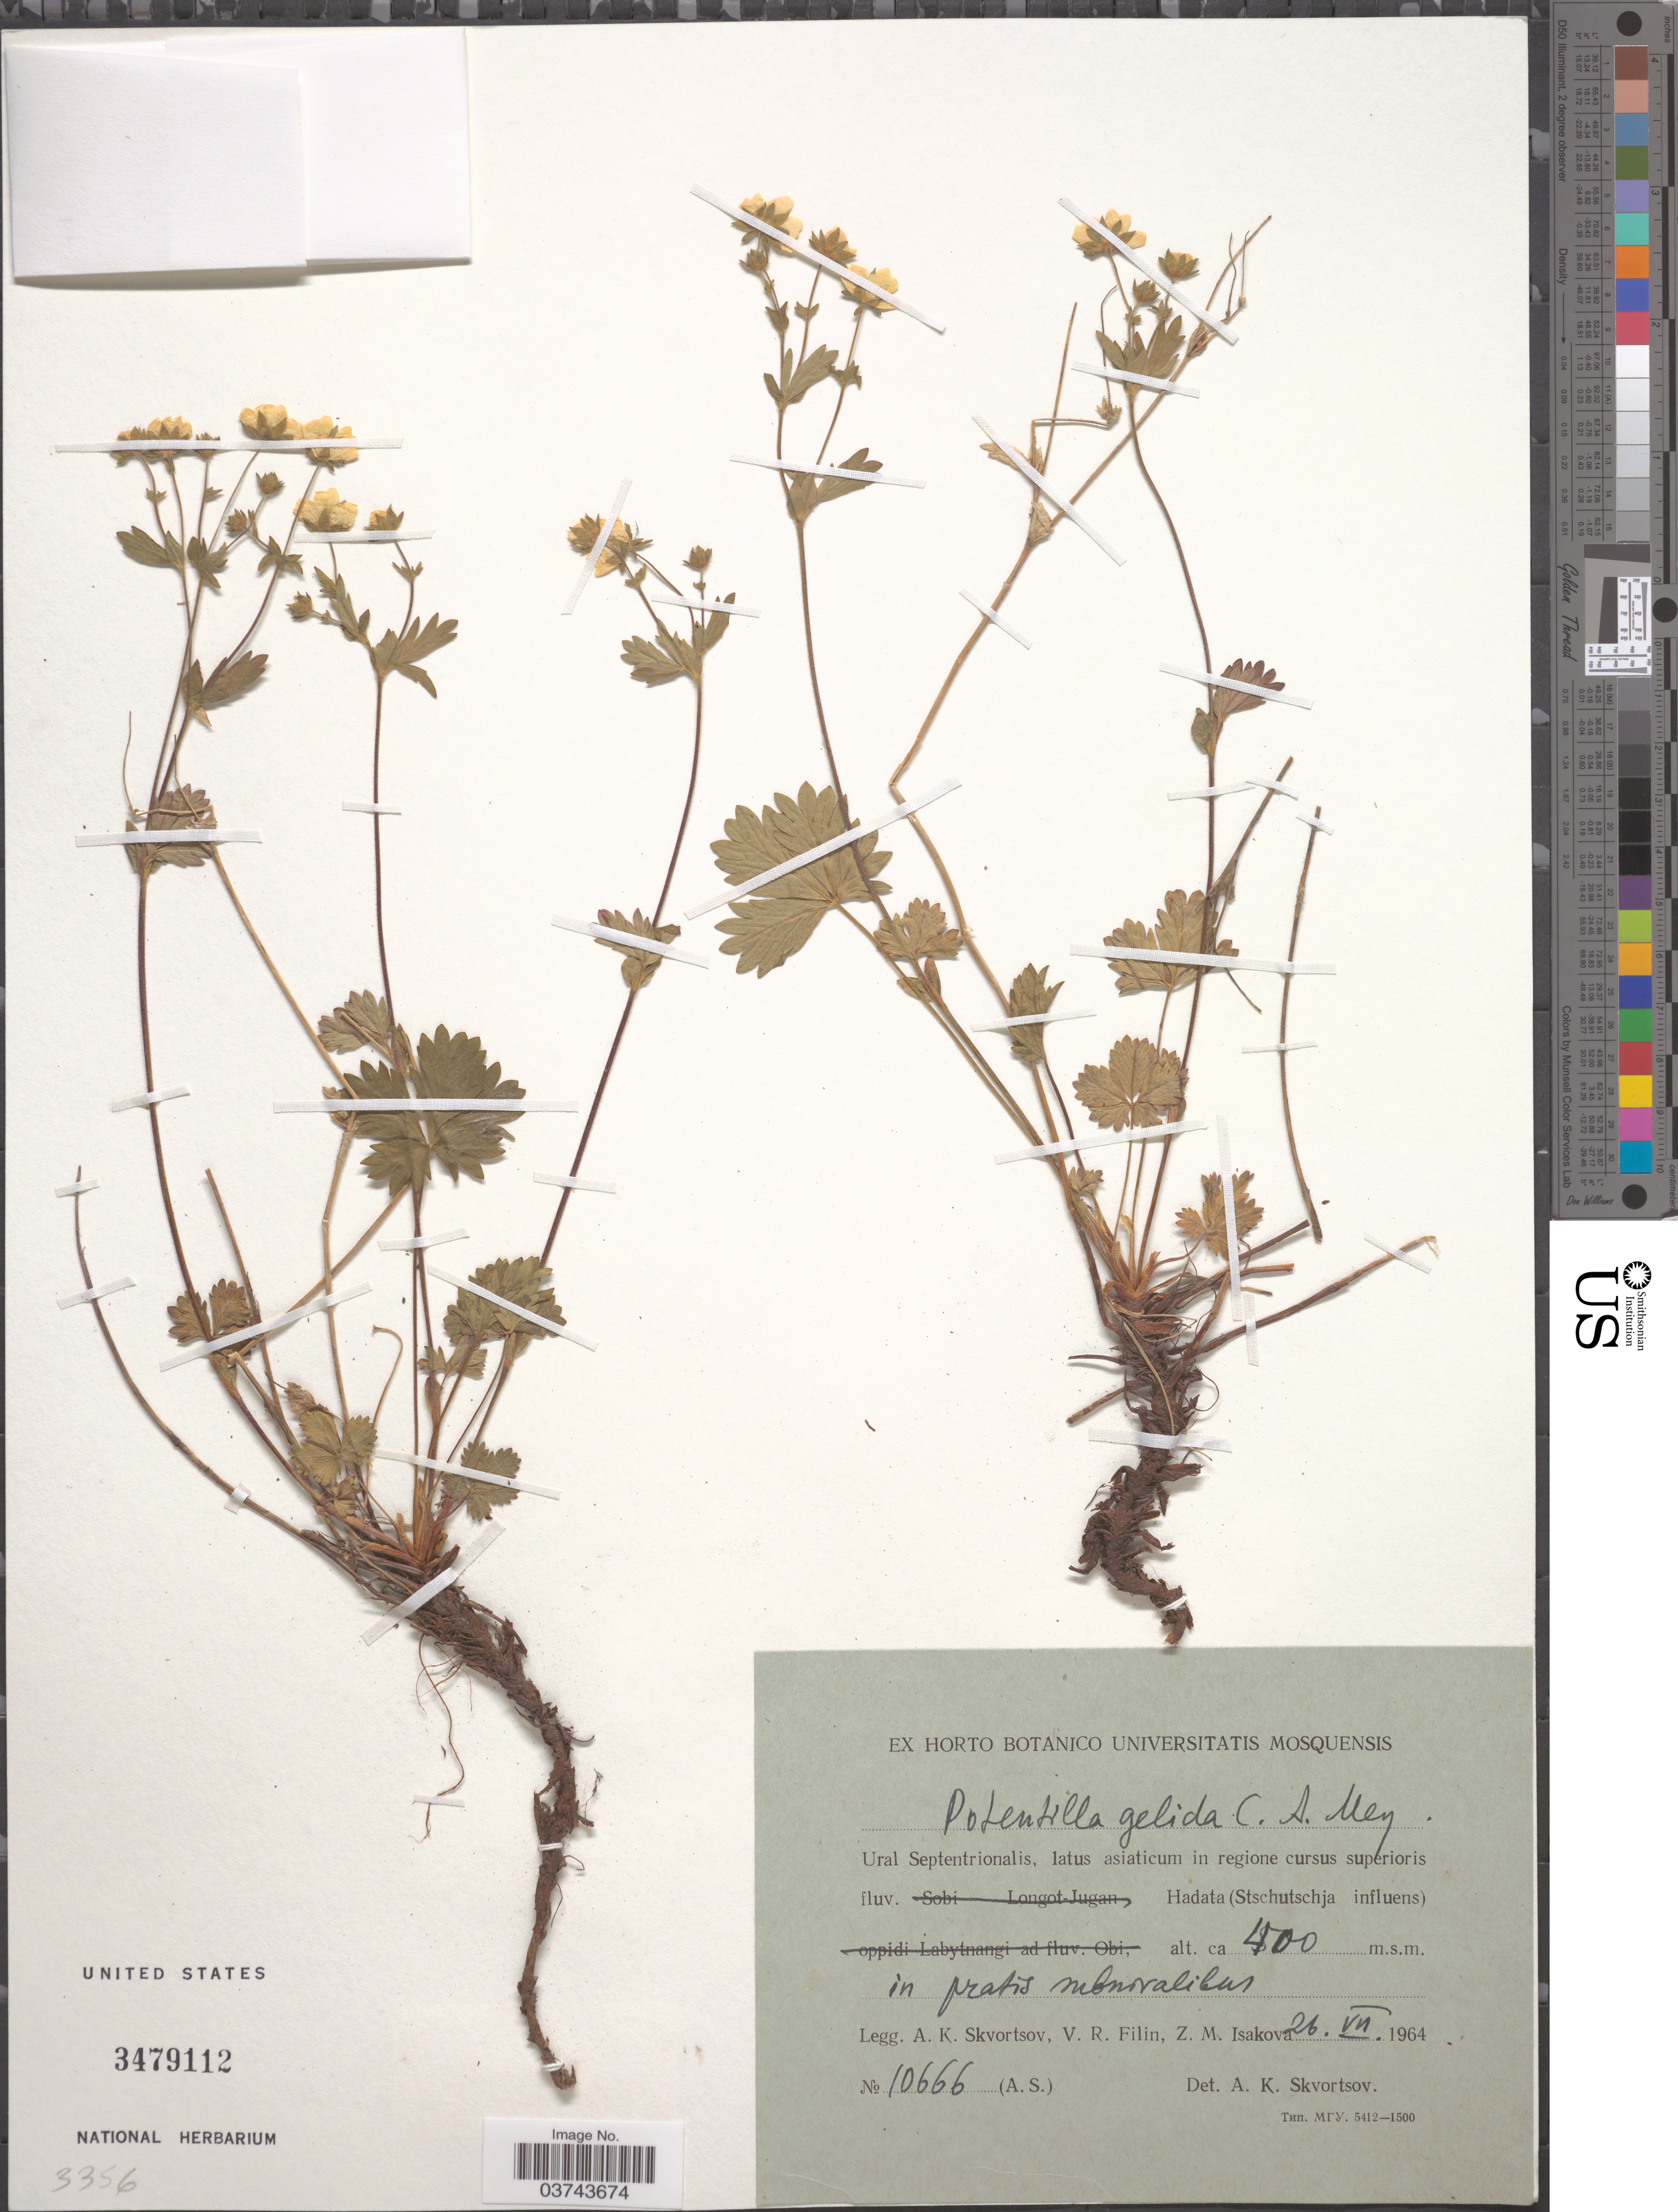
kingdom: Plantae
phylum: Tracheophyta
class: Magnoliopsida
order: Rosales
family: Rosaceae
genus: Potentilla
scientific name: Potentilla gelida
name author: C.A. Mey.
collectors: A. K. Skvortsov, V. Filin & Z. Isakova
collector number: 10666(A.S.)?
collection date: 1964-07-26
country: Russian Federation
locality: Ural Septentrionalis, latus asiaticum in regione cursus superioris fluv. Hadata (Stschutschja influens).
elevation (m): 400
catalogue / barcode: US 3479112